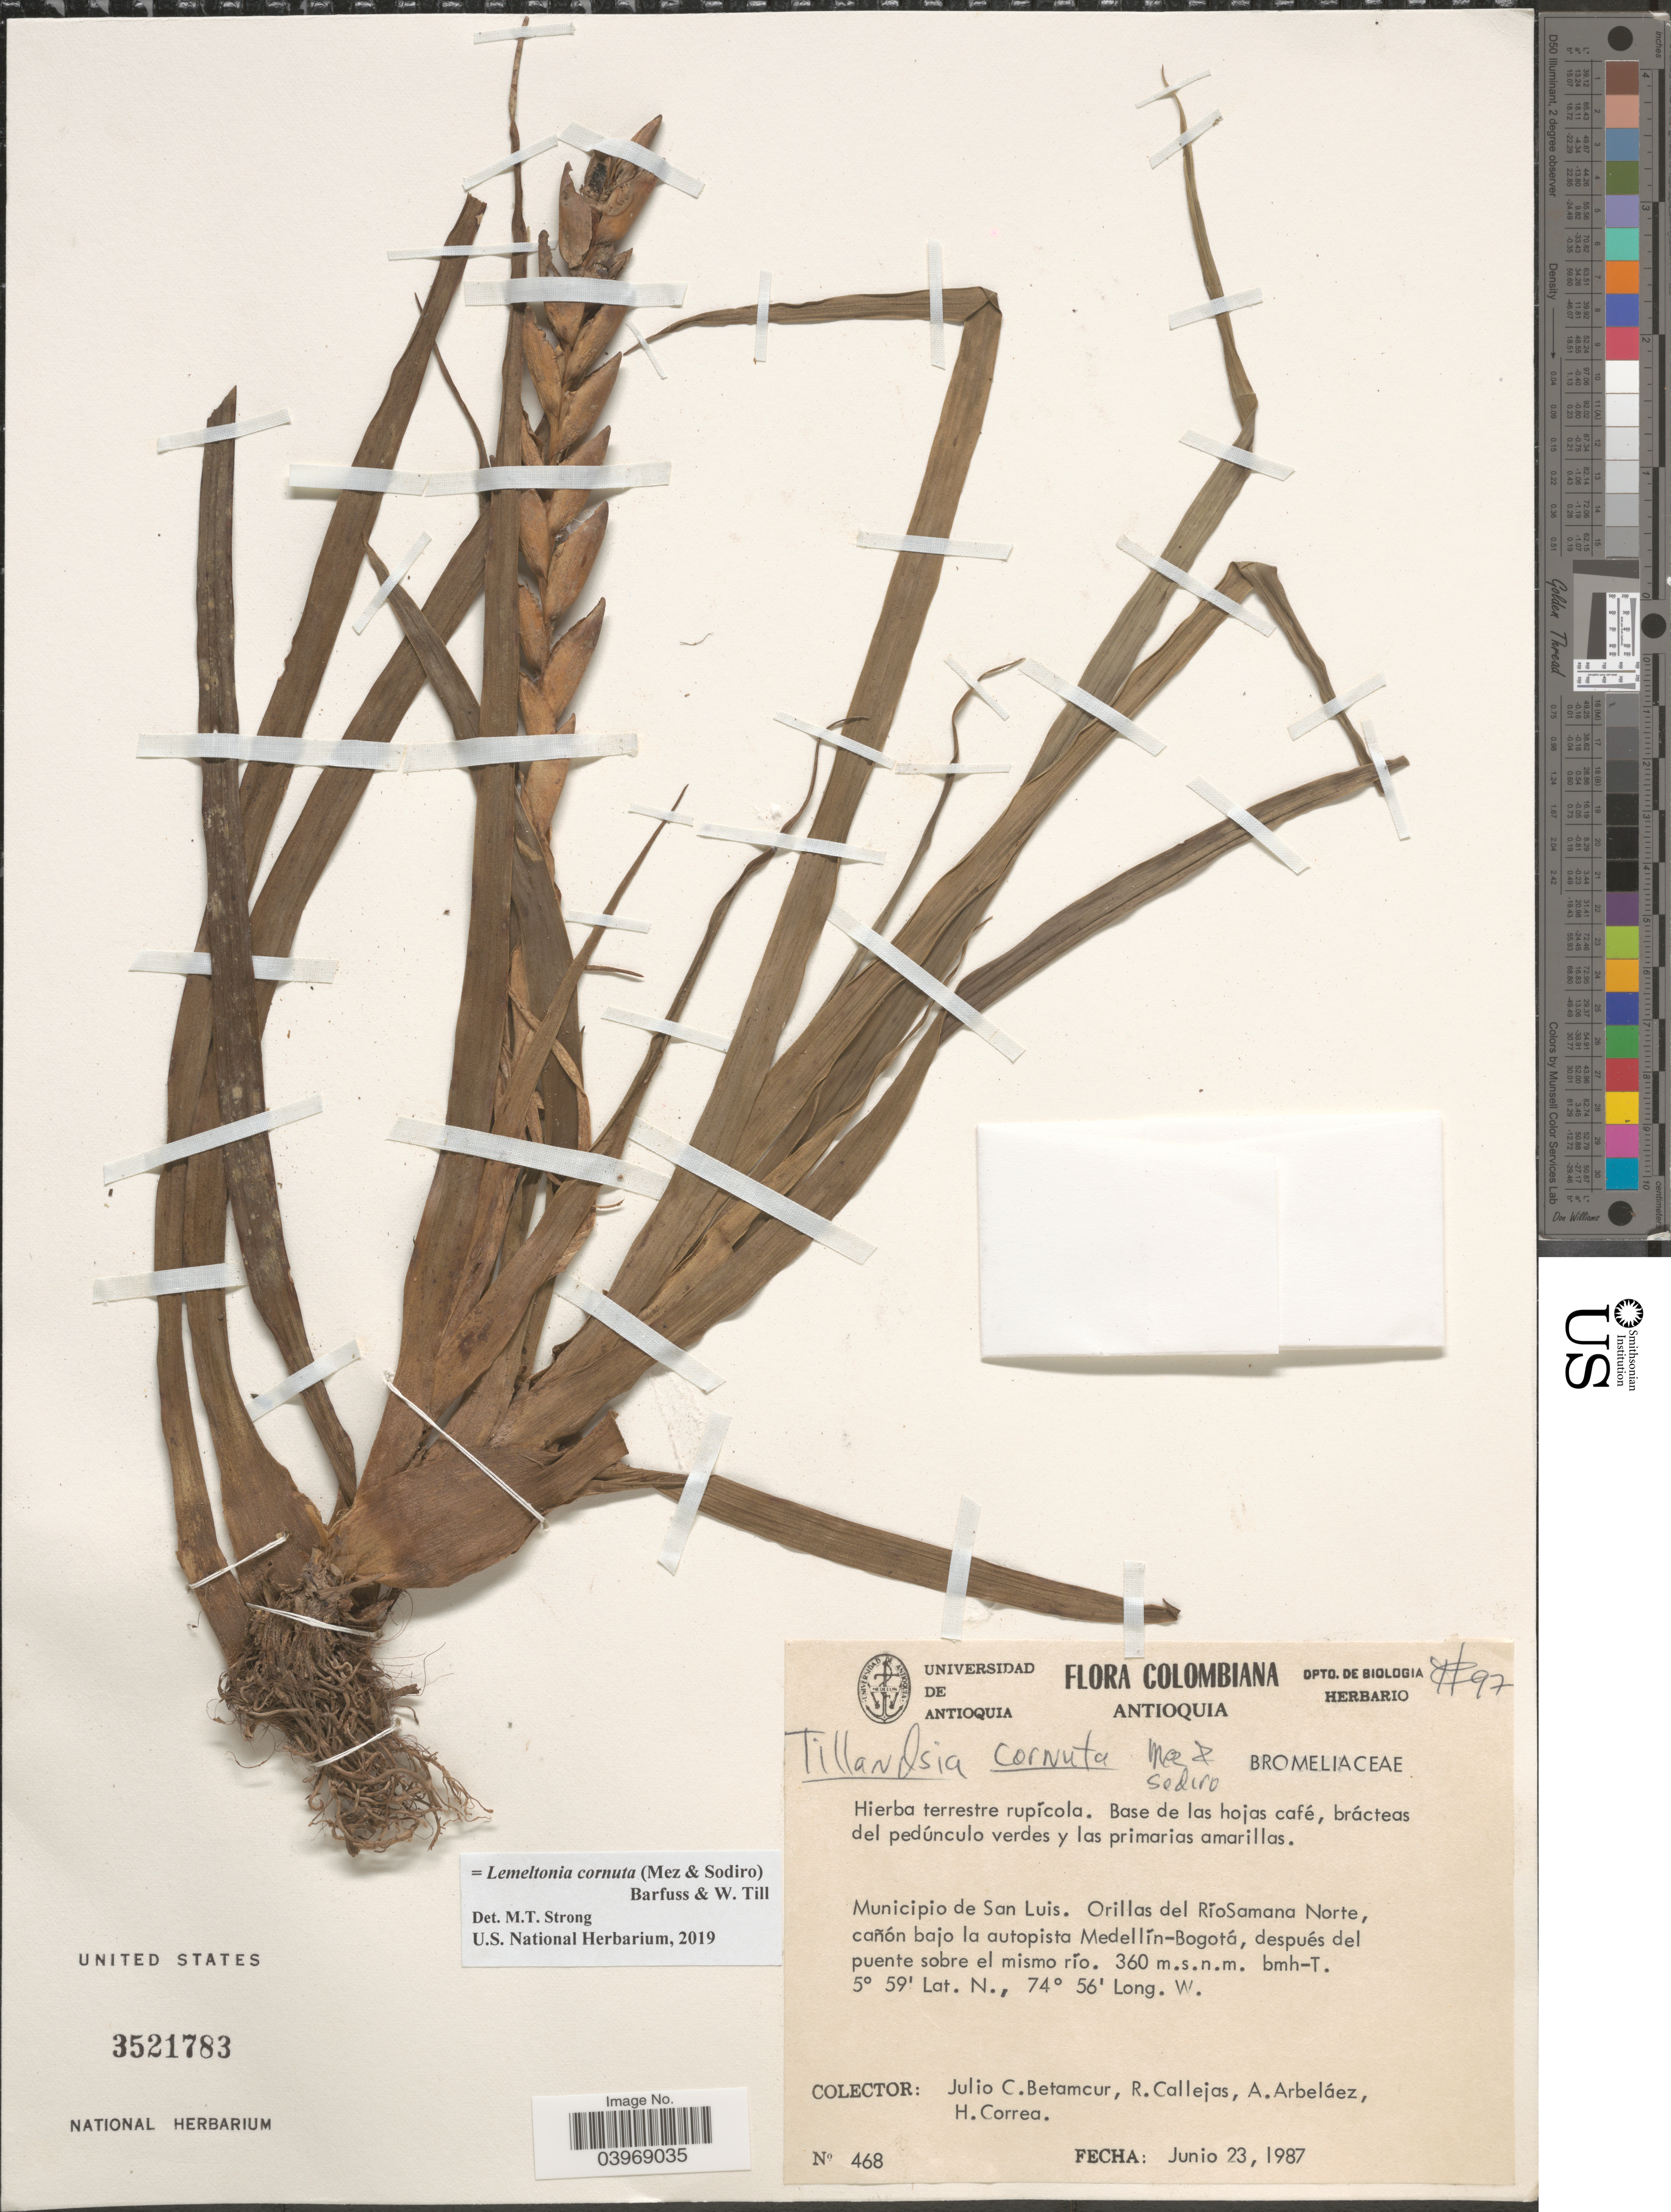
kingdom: Plantae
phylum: Tracheophyta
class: Liliopsida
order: Poales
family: Bromeliaceae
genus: Lemeltonia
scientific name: Lemeltonia cornuta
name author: (Mez & Sodiro) Barfuss & W. Till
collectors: J. C. Betancur, R. Callejas, A. Arbelaez & H. Correa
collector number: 468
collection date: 1987-06-23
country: Colombia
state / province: Antioquia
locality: Municipio de San Luis. Orillas del Río Samana Norte, cañón bajo la autopista Medellín-Bogotá, después del puente sobre el mismo río.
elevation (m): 360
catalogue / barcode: US 3521783